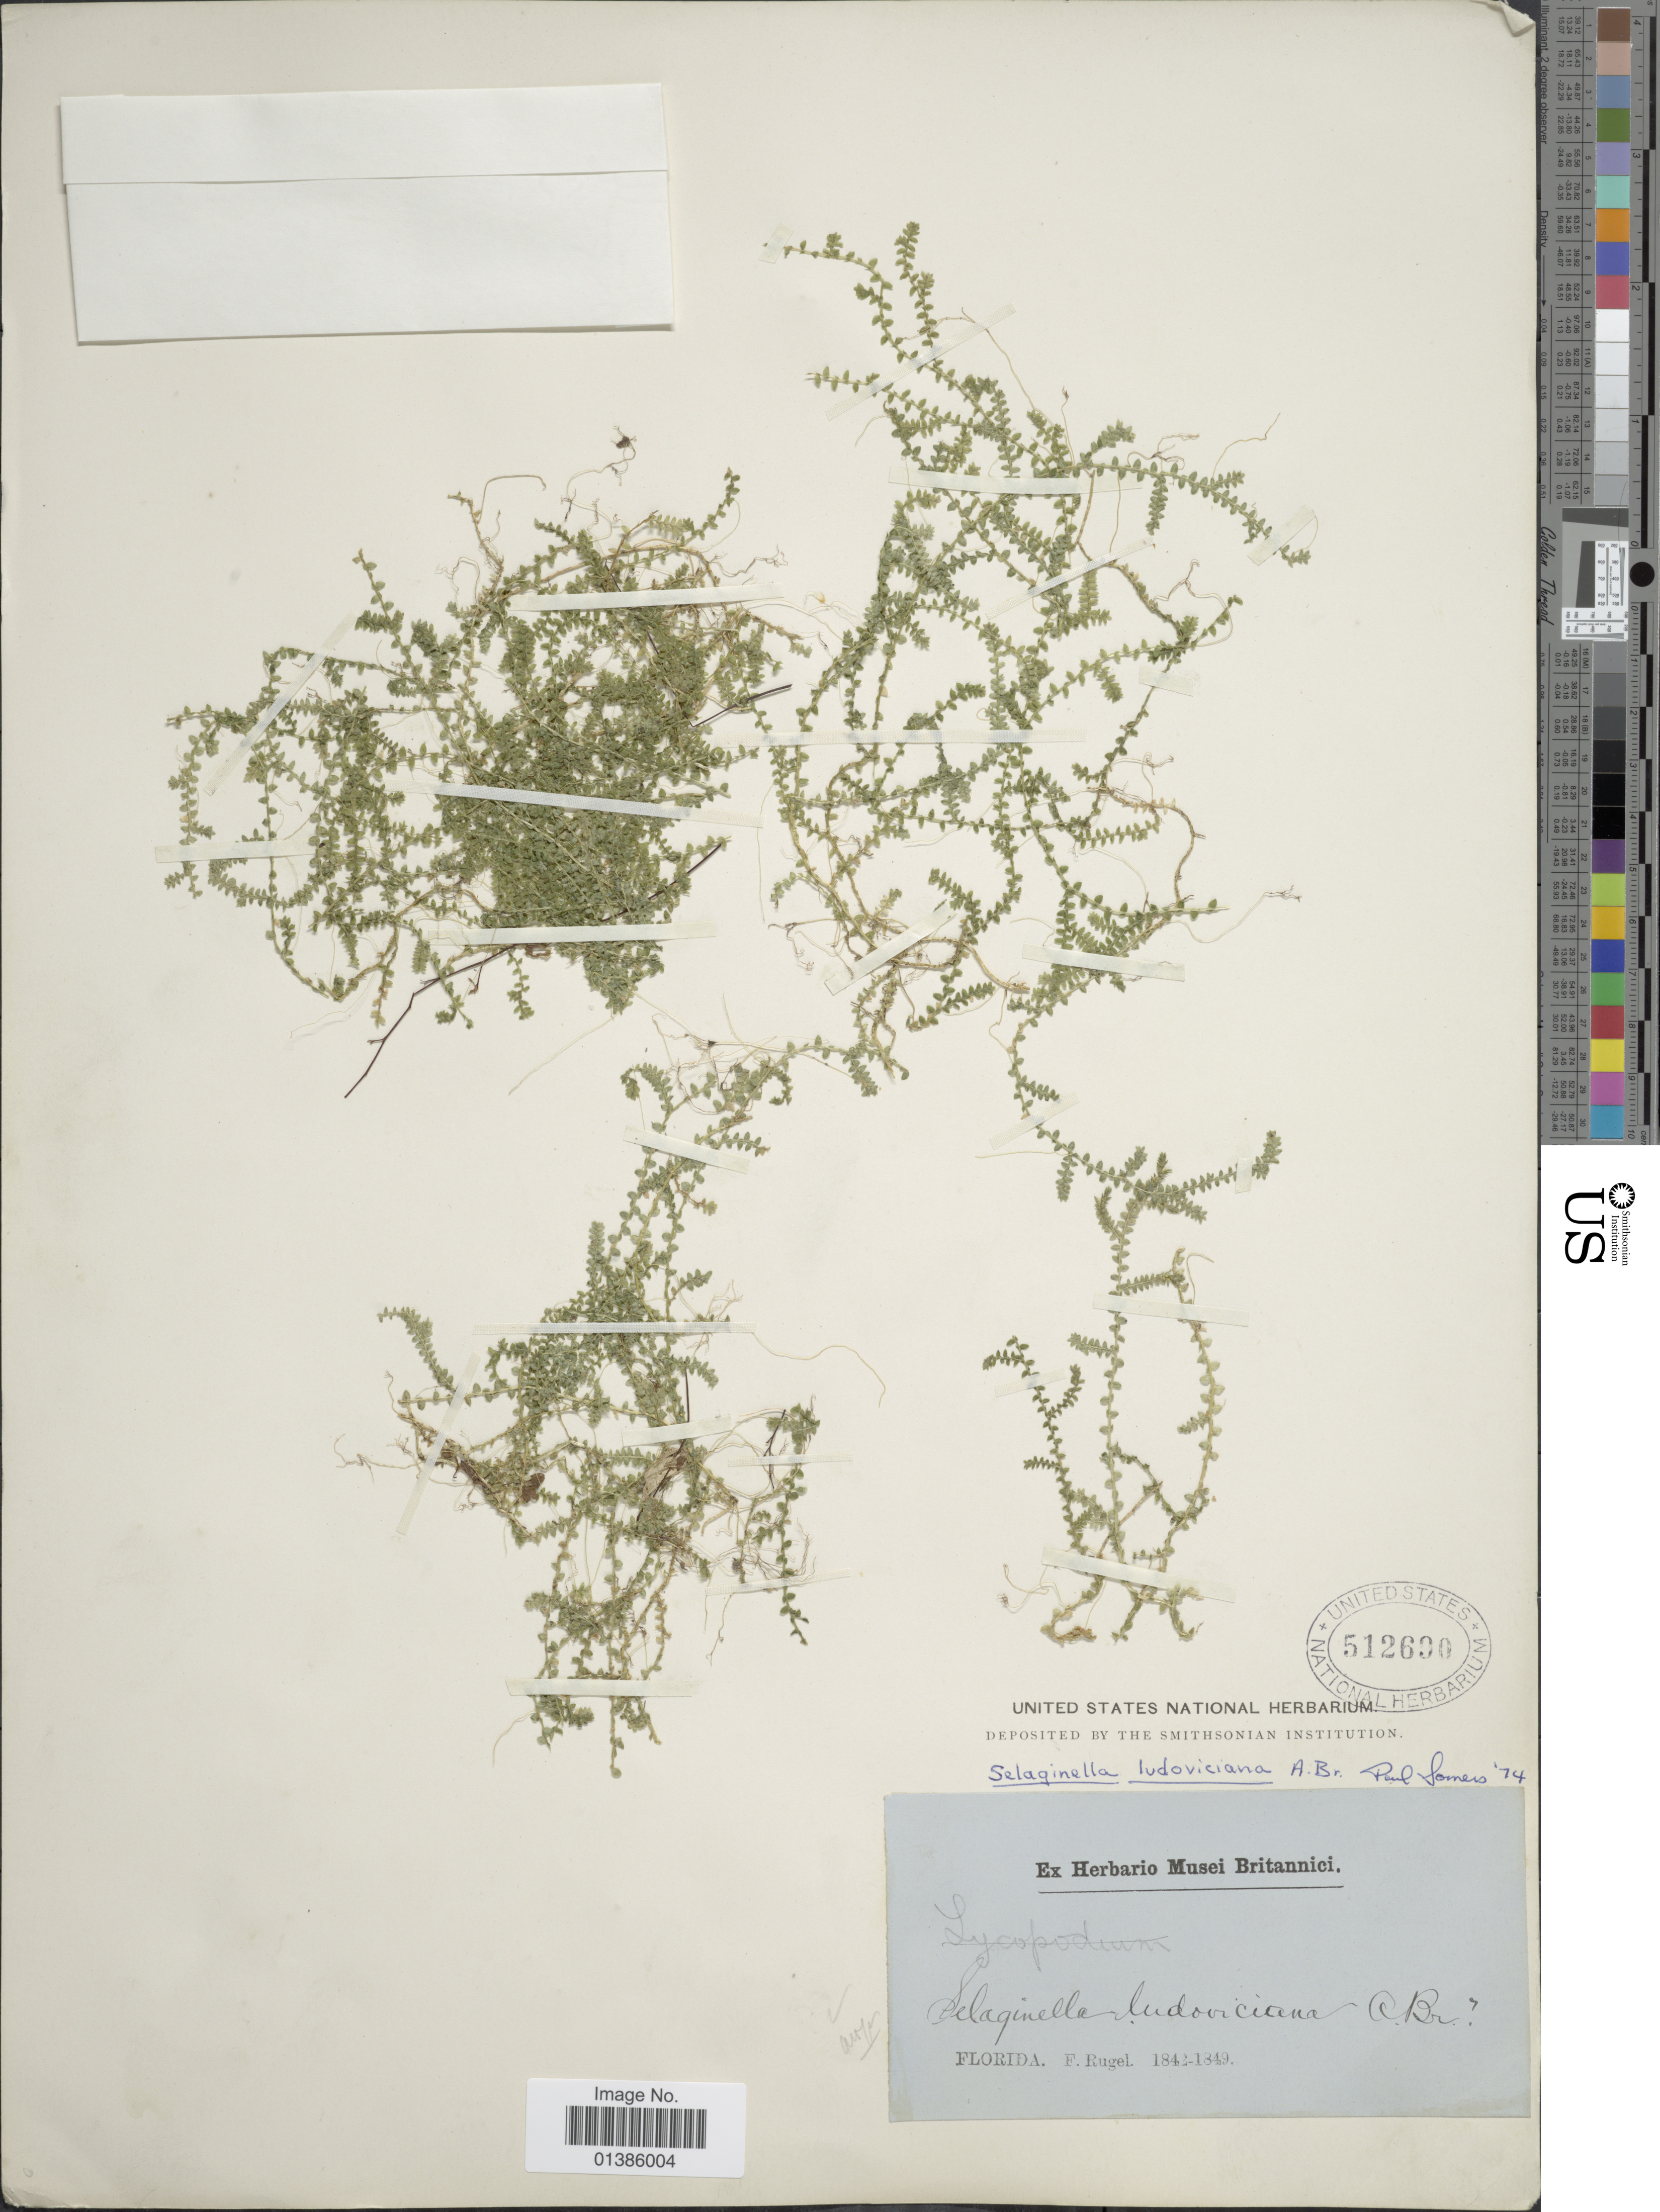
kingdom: Plantae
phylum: Tracheophyta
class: Lycopodiopsida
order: Selaginellales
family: Selaginellaceae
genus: Selaginella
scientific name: Selaginella ludoviciana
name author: A. Braun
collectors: F. Rugel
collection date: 1842/1849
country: United States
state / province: Florida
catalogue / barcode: US 512690